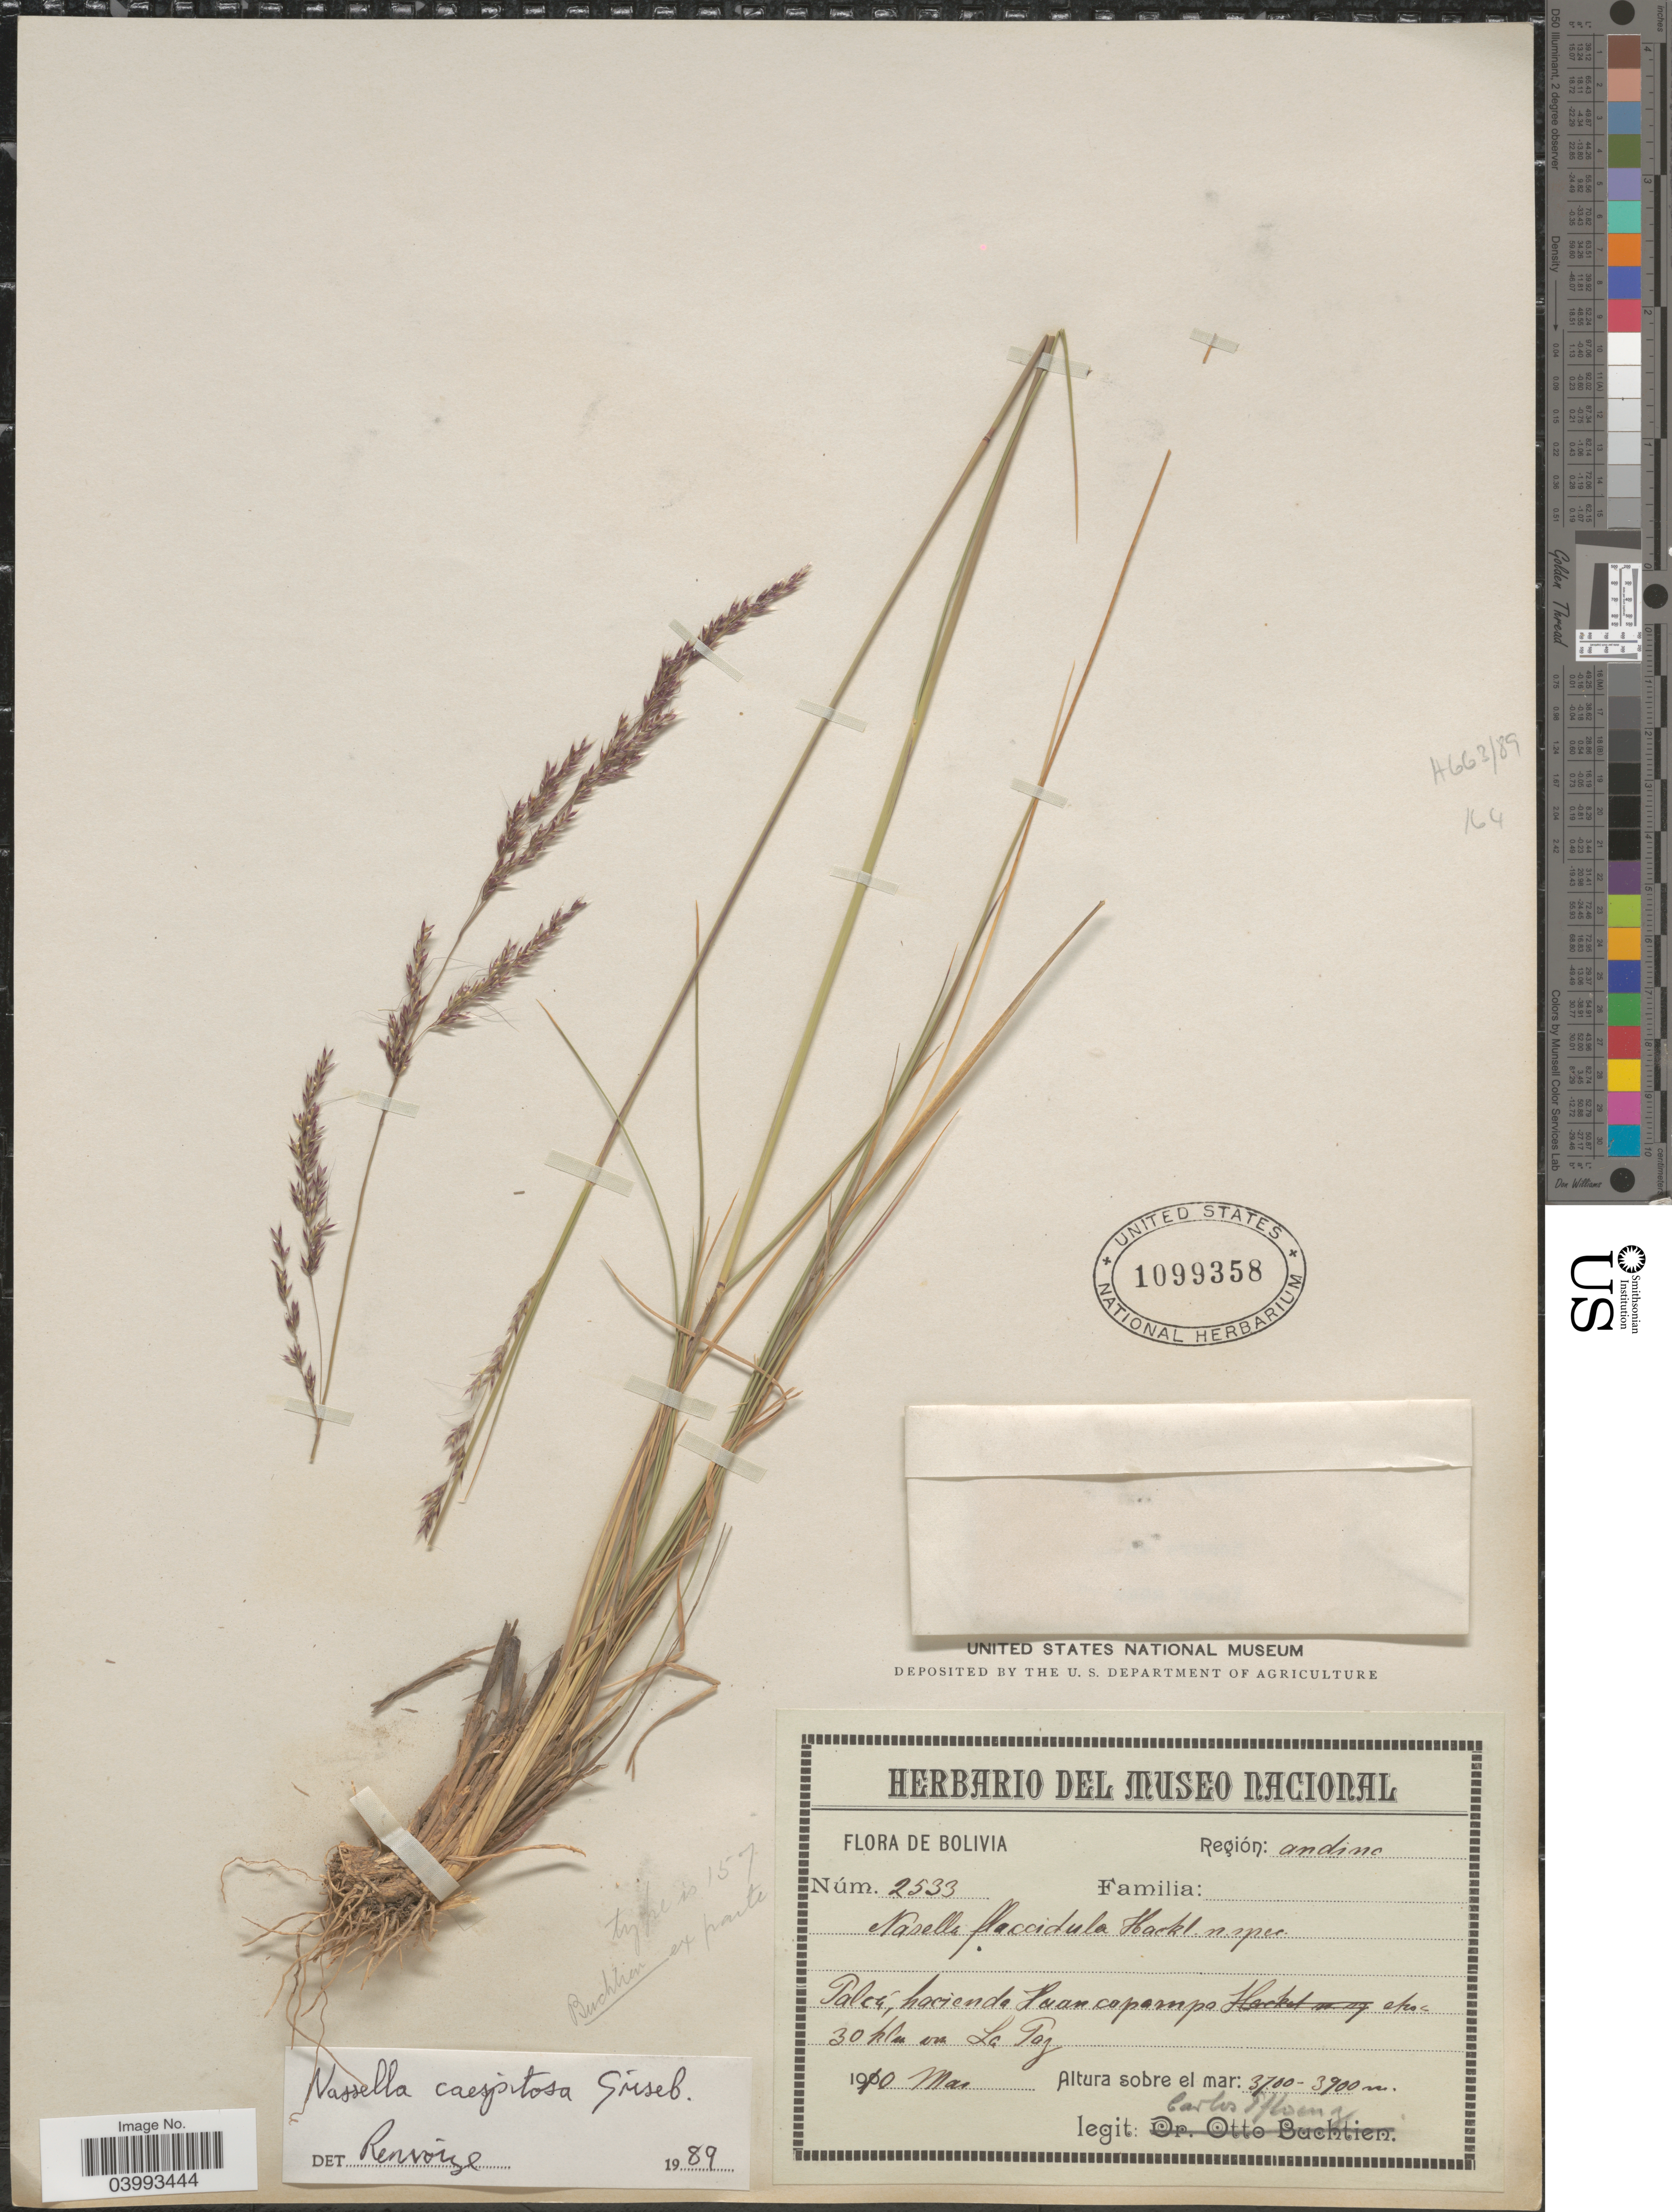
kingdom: Plantae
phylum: Tracheophyta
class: Liliopsida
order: Poales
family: Poaceae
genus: Nassella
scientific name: Nassella caespitosa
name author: Griseb.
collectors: C. Pflanz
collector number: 2533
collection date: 1910-05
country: Bolivia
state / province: La Paz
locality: Región: andine. Palcá, hacienda Huancapampa etroc 30 klm on La Paz.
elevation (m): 3700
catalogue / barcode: US 1099358